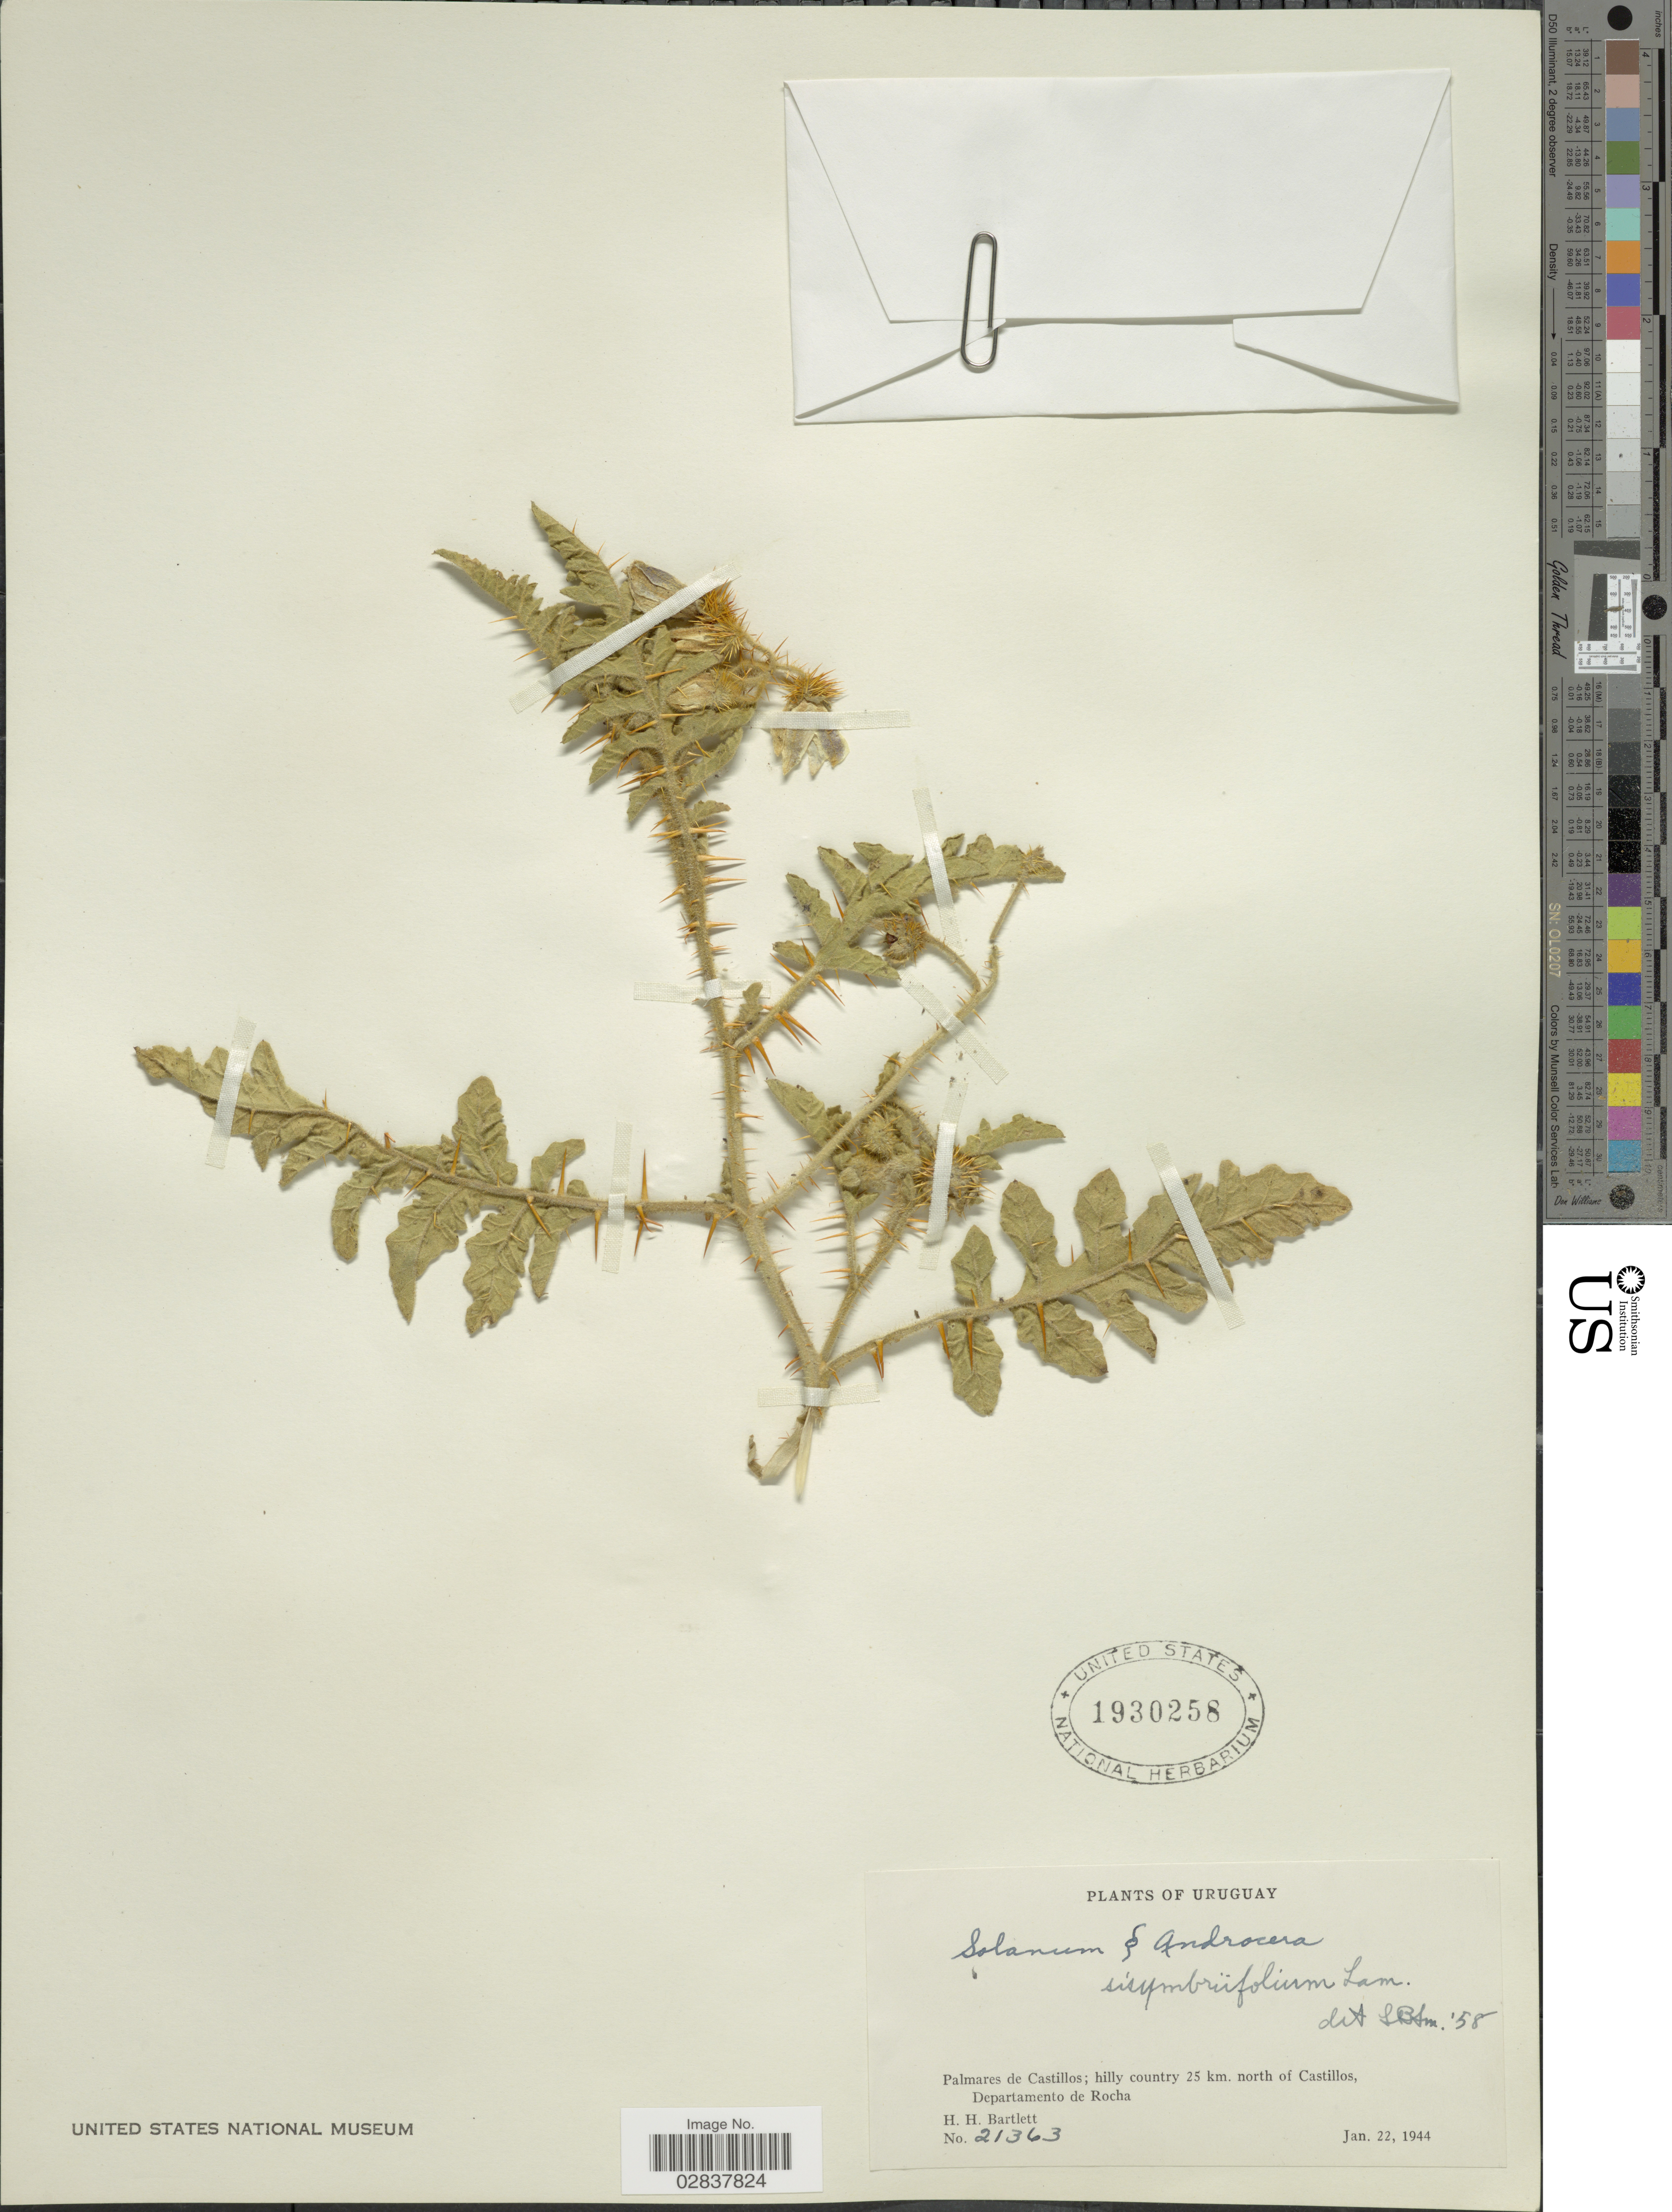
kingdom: Plantae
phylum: Tracheophyta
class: Magnoliopsida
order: Solanales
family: Solanaceae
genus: Solanum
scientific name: Solanum sisymbriifolium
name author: Lam.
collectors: H. H. Bartlett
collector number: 21363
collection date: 1944-01-22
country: Uruguay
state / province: Rocha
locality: Palmares de Castillos, hilly country 25 km. north of Castillos, Departamento de Rocha.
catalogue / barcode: US 1930258